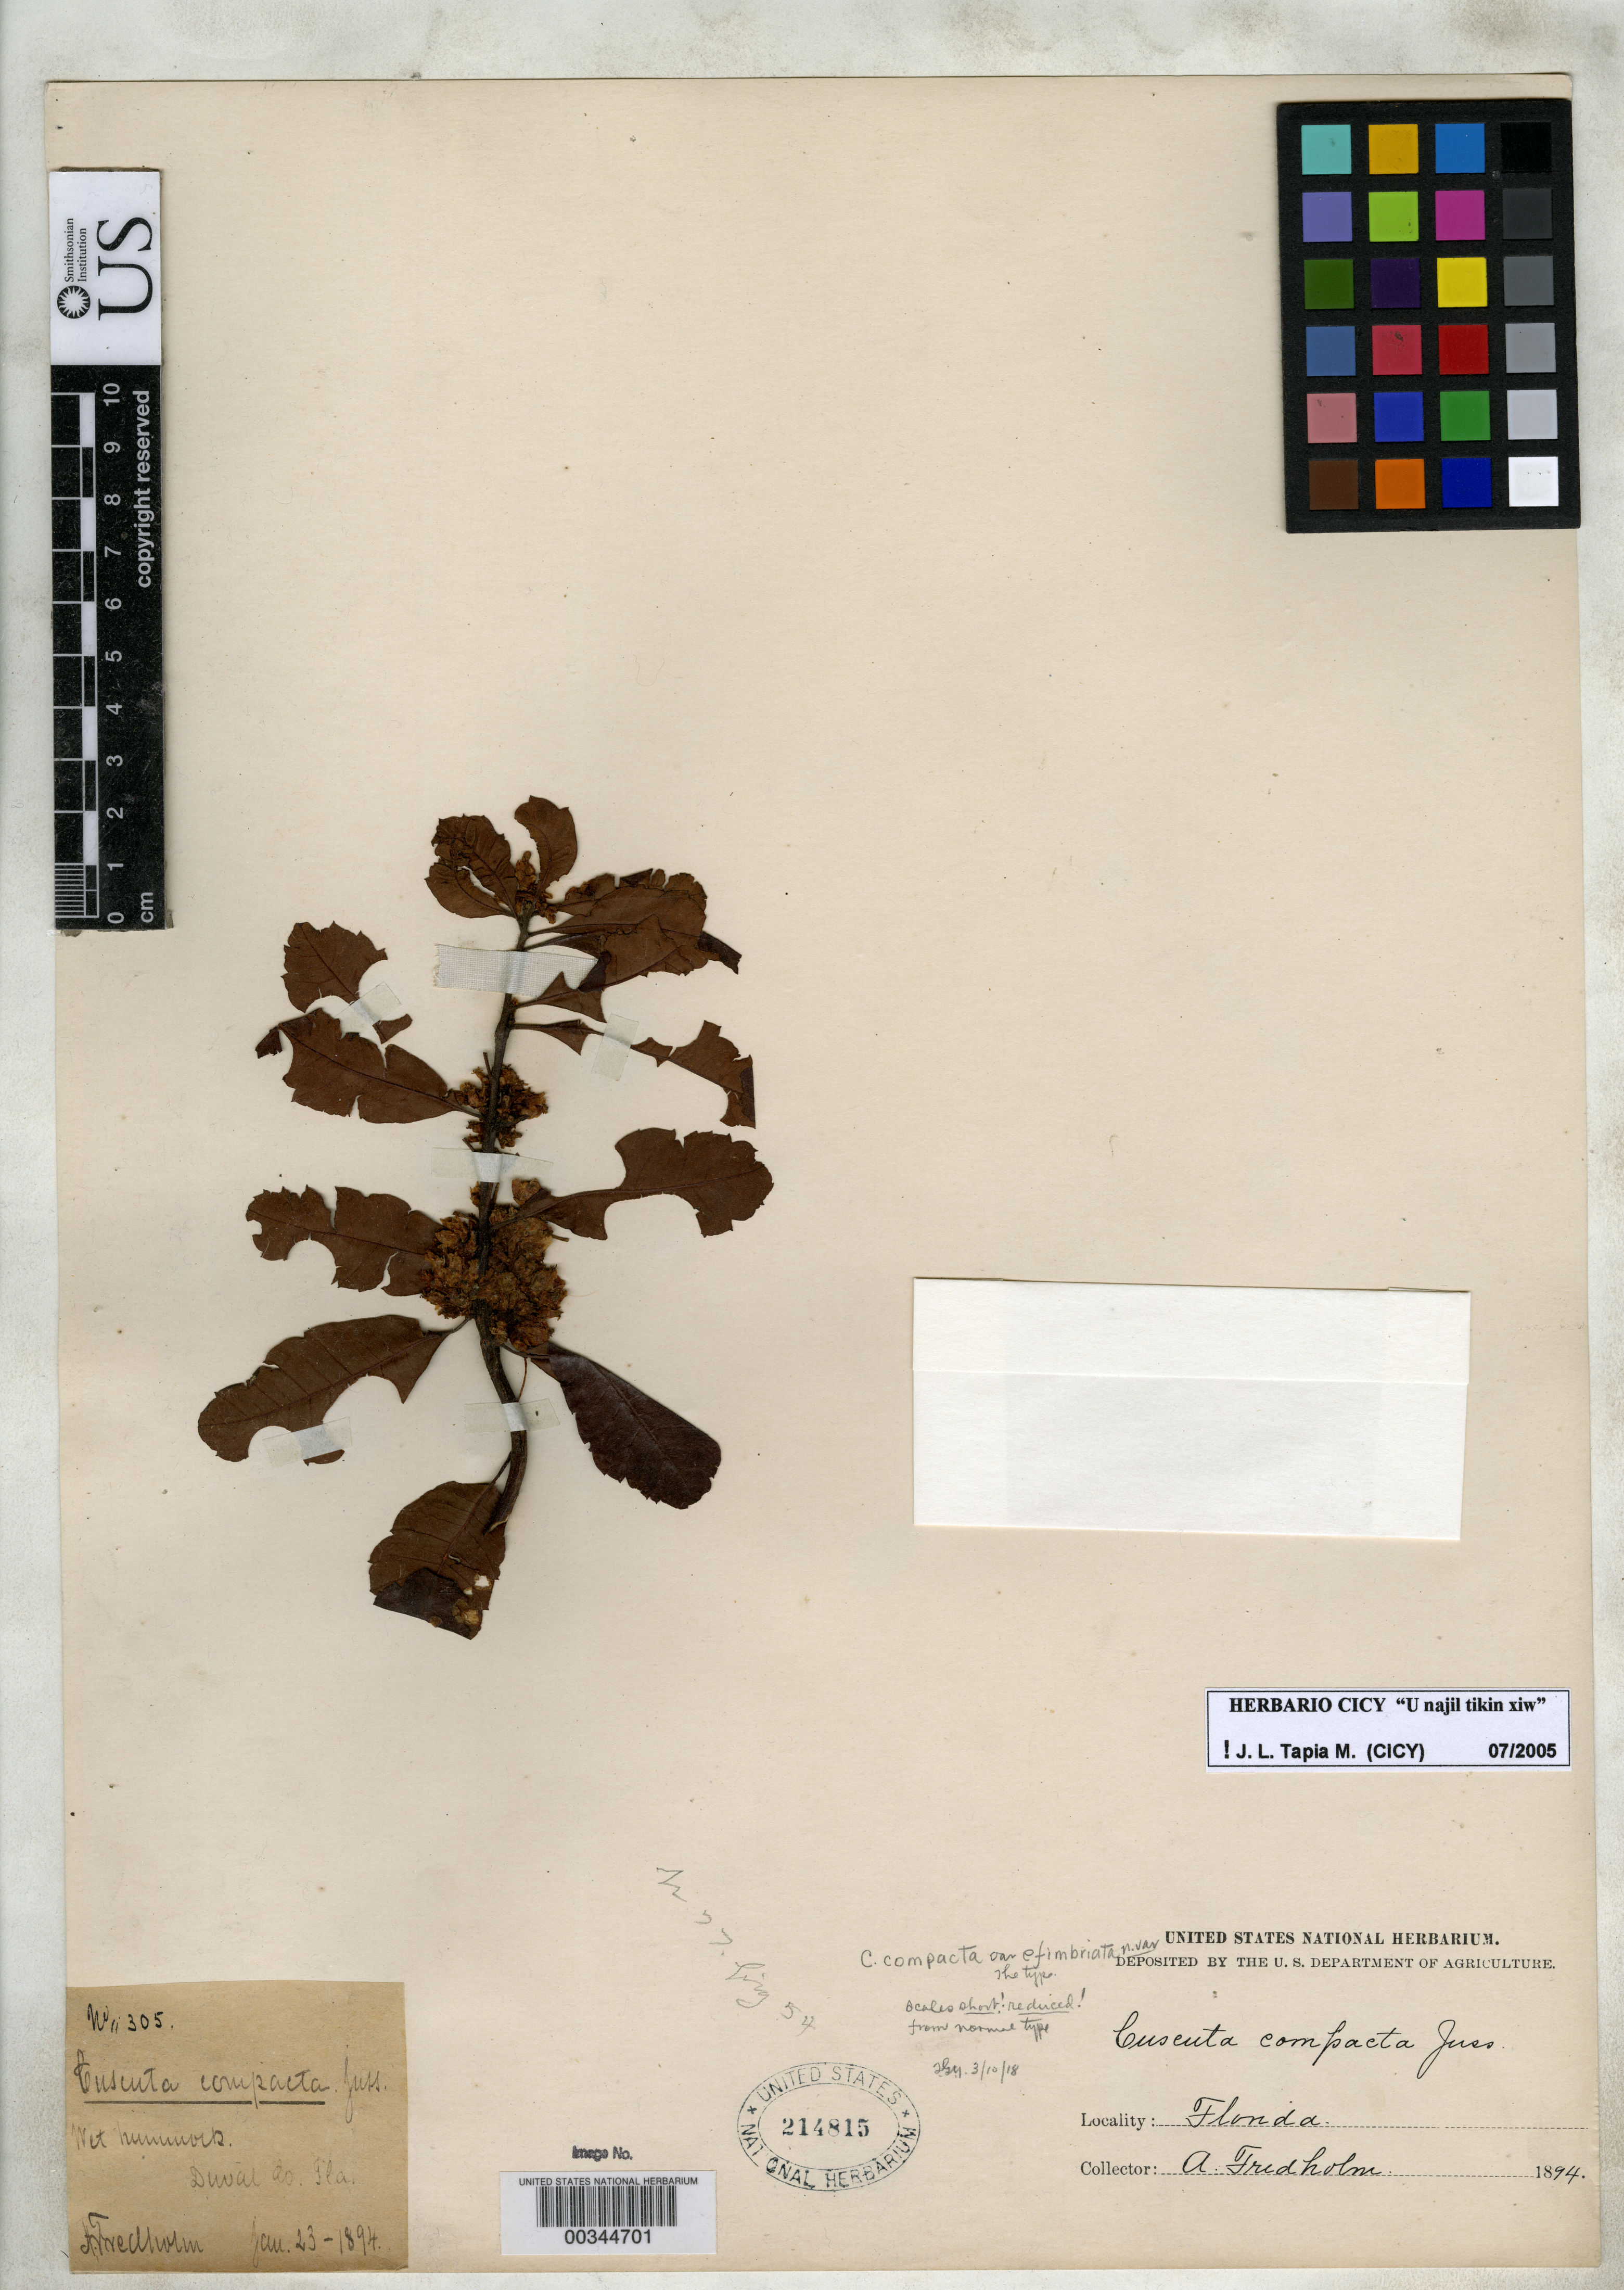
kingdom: Plantae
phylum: Tracheophyta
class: Magnoliopsida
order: Solanales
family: Convolvulaceae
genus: Cuscuta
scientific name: Cuscuta compacta var. efimbriata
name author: Yunck.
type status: Holotype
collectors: A. J. Fredholm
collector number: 305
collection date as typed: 1894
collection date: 1894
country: United States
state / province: Florida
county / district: Duval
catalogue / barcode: US 214815